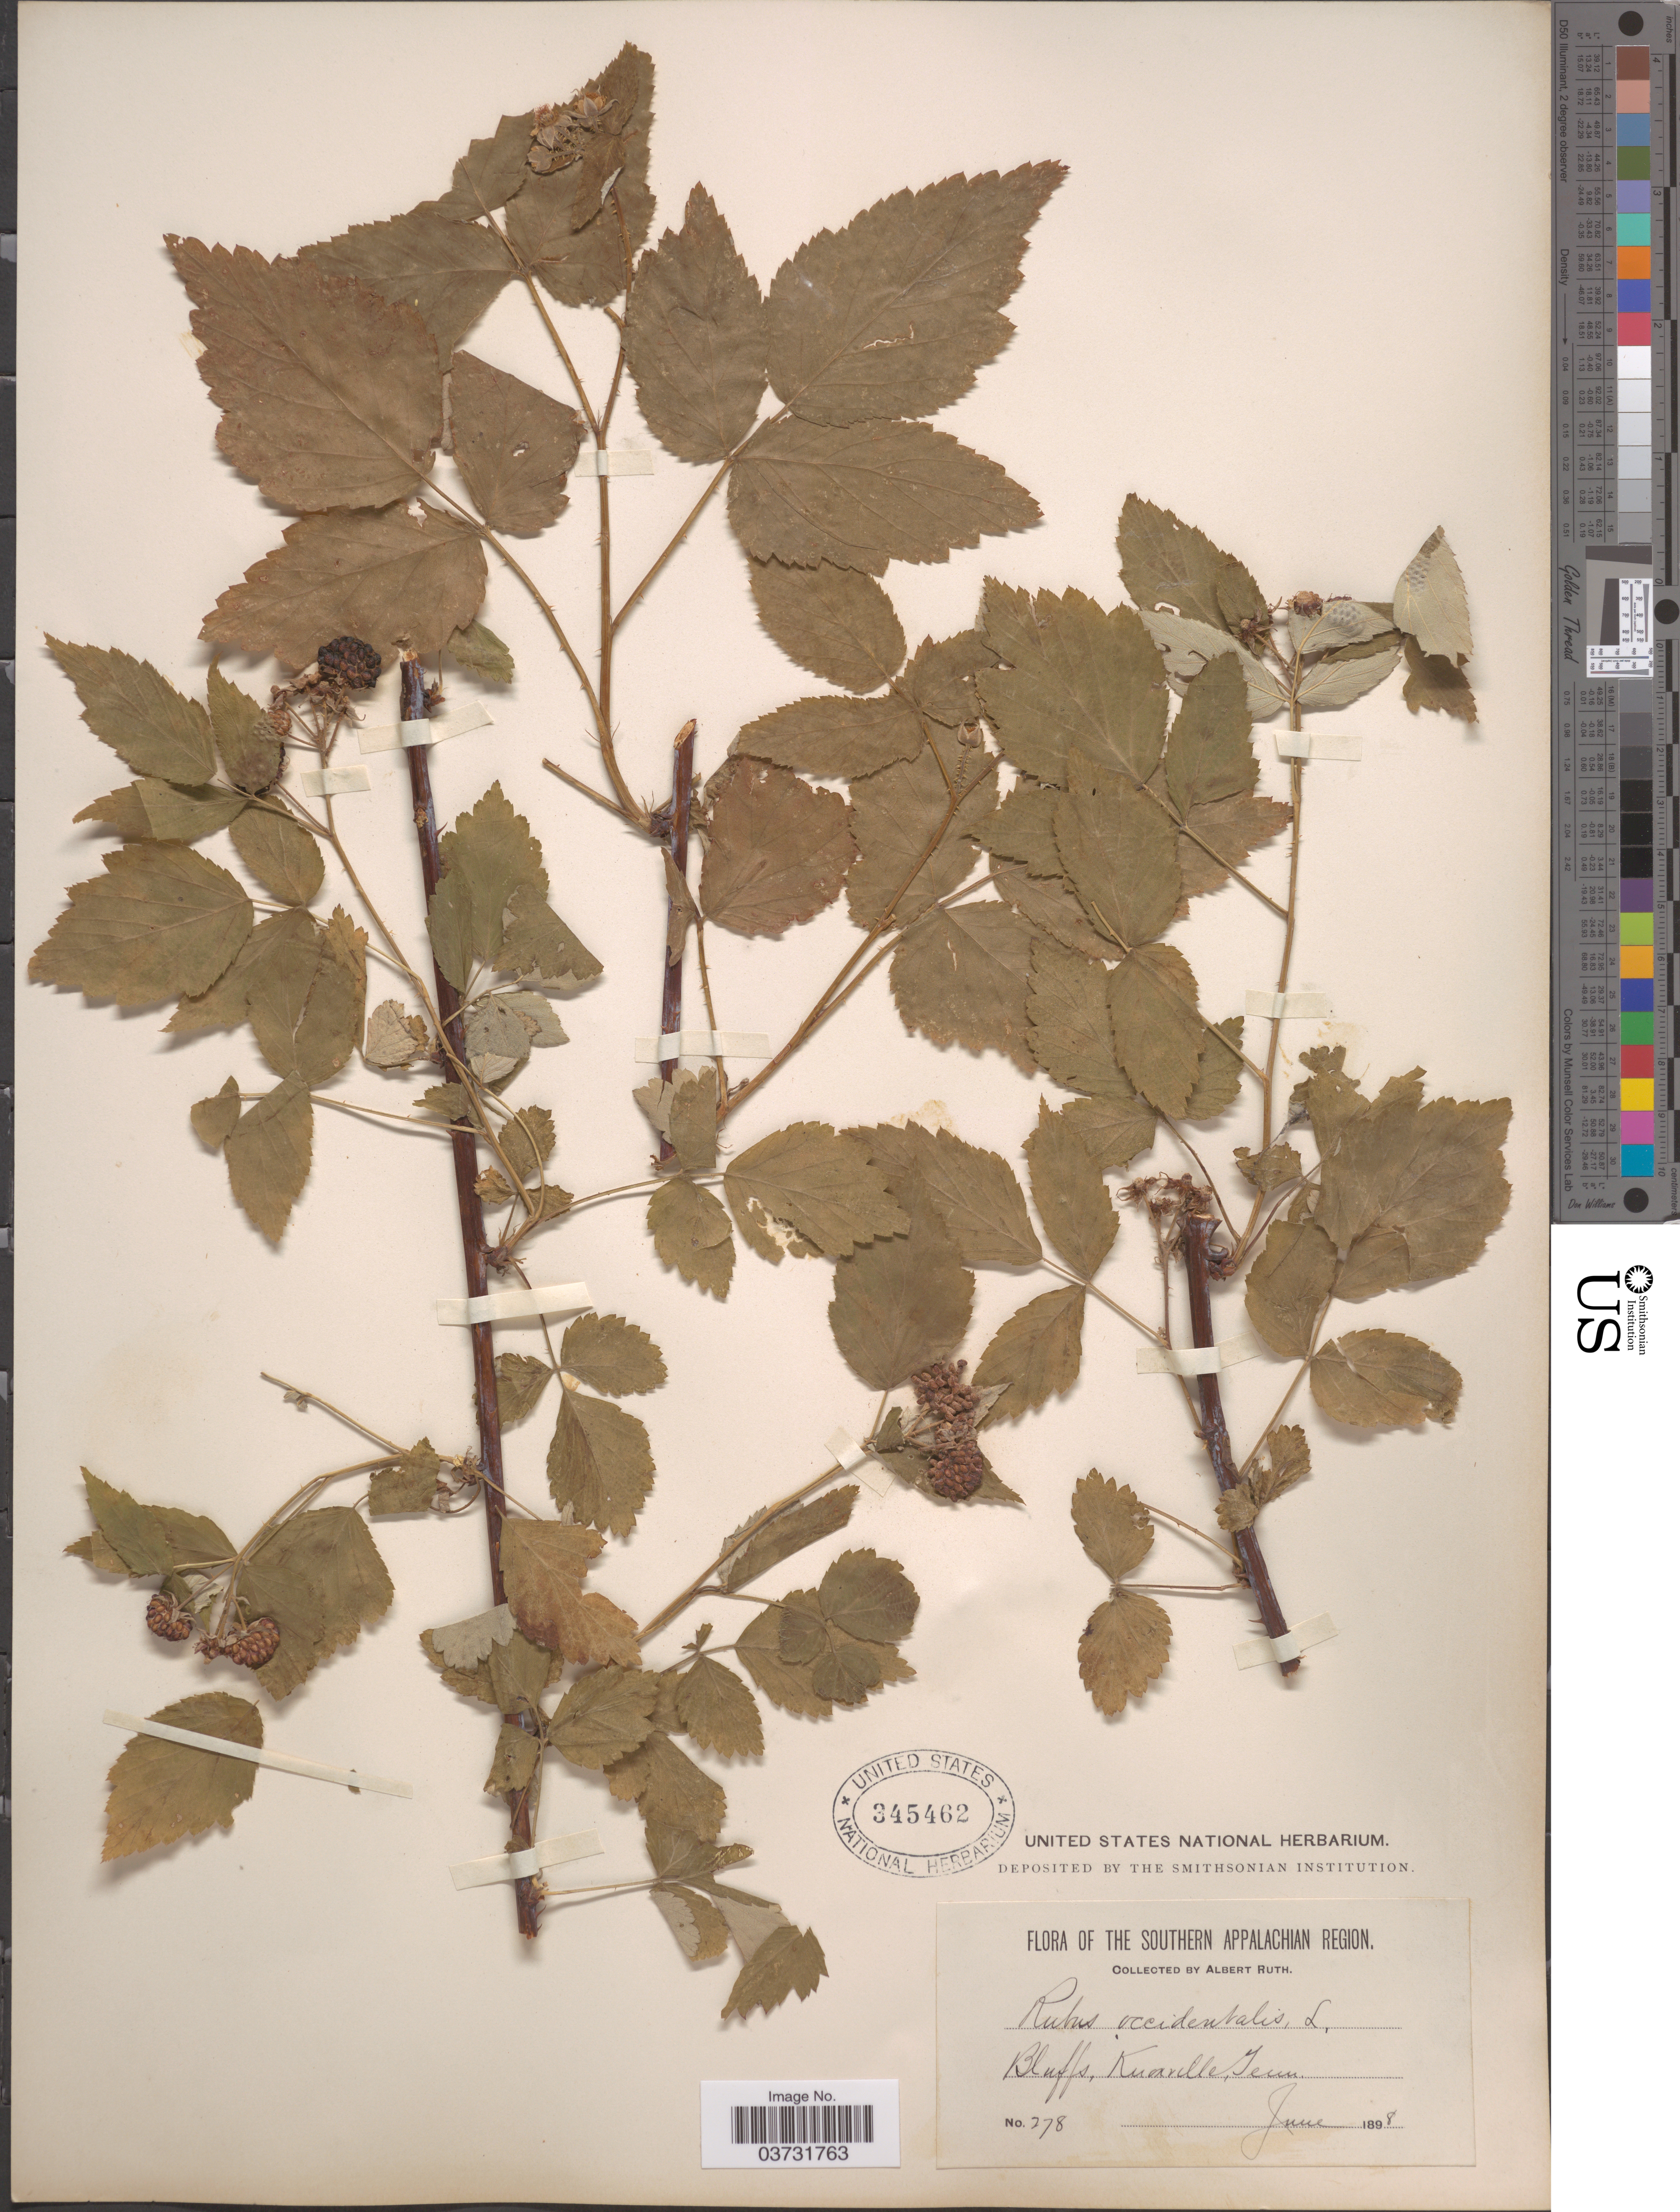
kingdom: Plantae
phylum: Tracheophyta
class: Magnoliopsida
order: Rosales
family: Rosaceae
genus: Rubus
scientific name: Rubus occidentalis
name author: L.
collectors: A. Ruth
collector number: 278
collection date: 1898-06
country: United States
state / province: Tennessee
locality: Southern Appalachian Region. Bluffs, Knoxville.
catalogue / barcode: US 345462